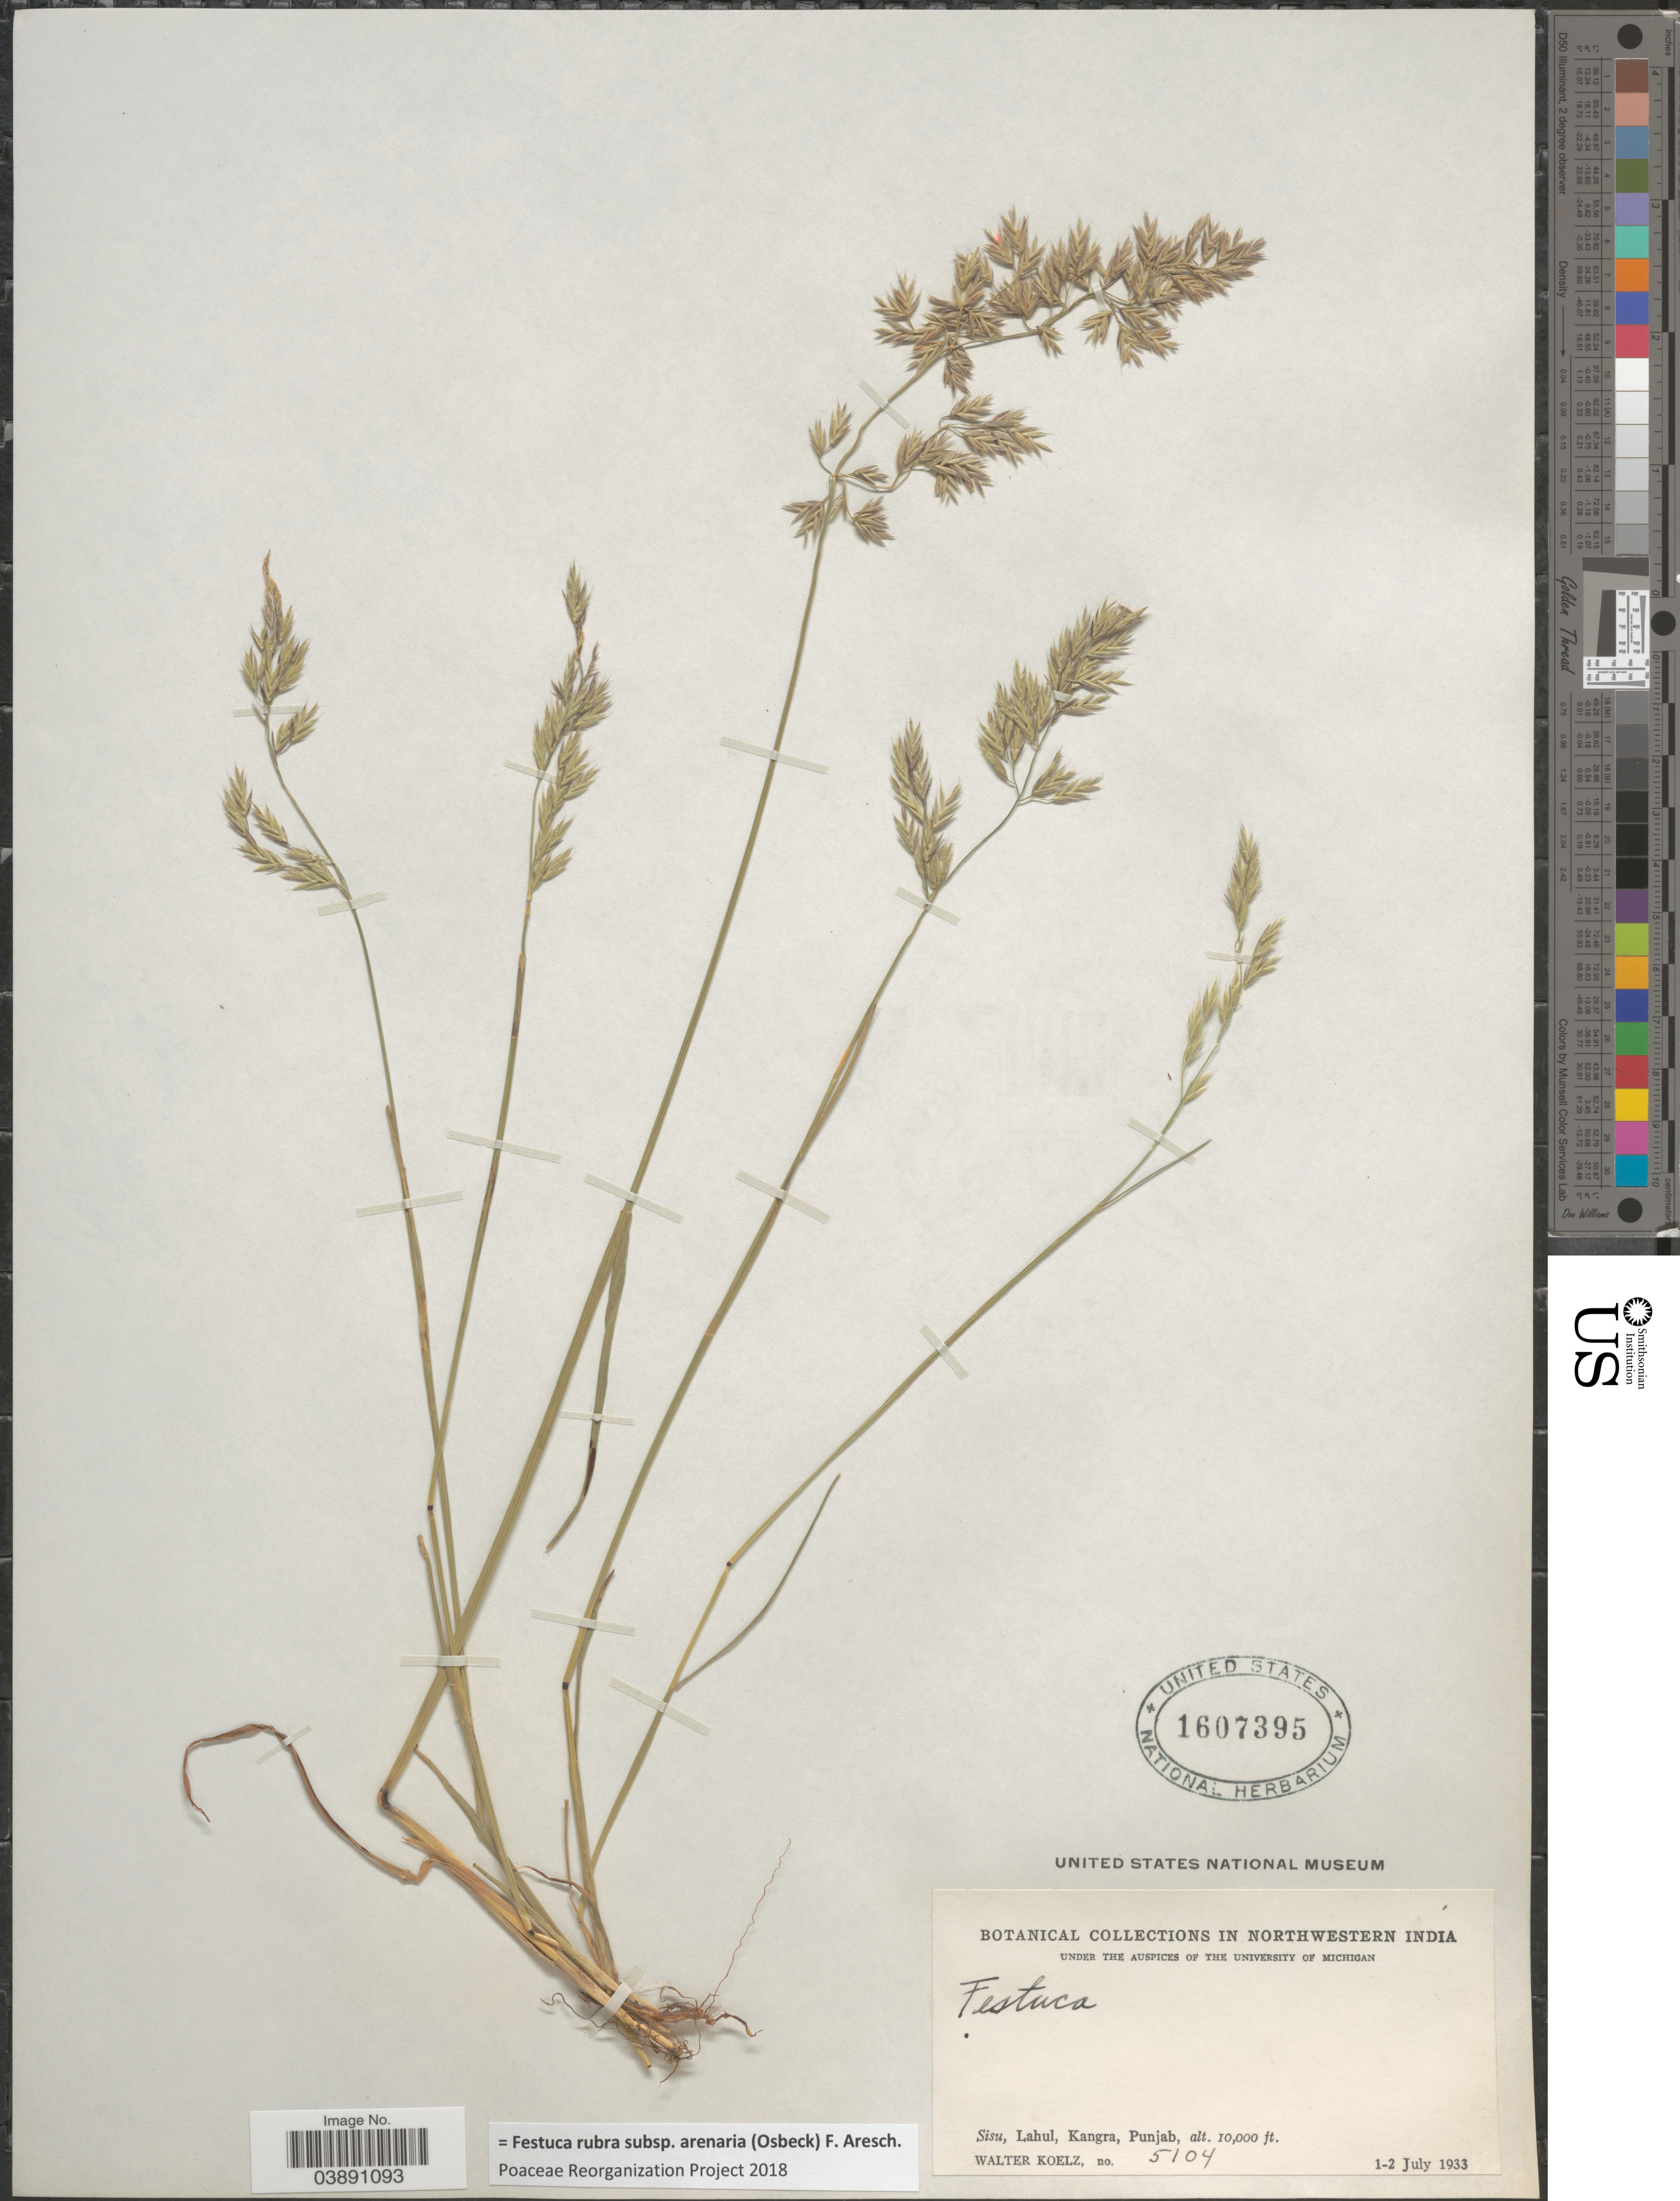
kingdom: Plantae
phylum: Tracheophyta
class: Liliopsida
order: Poales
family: Poaceae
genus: Festuca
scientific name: Festuca rubra subsp. arenaria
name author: (Osbeck) F. Aresch.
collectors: W. N. Koelz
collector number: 5104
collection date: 1933-07-01/1933-07-02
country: India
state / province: Punjab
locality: In Northwestern India. Sisu, Lahul, Kangra, Punjab.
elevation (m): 3048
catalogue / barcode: US 1607395